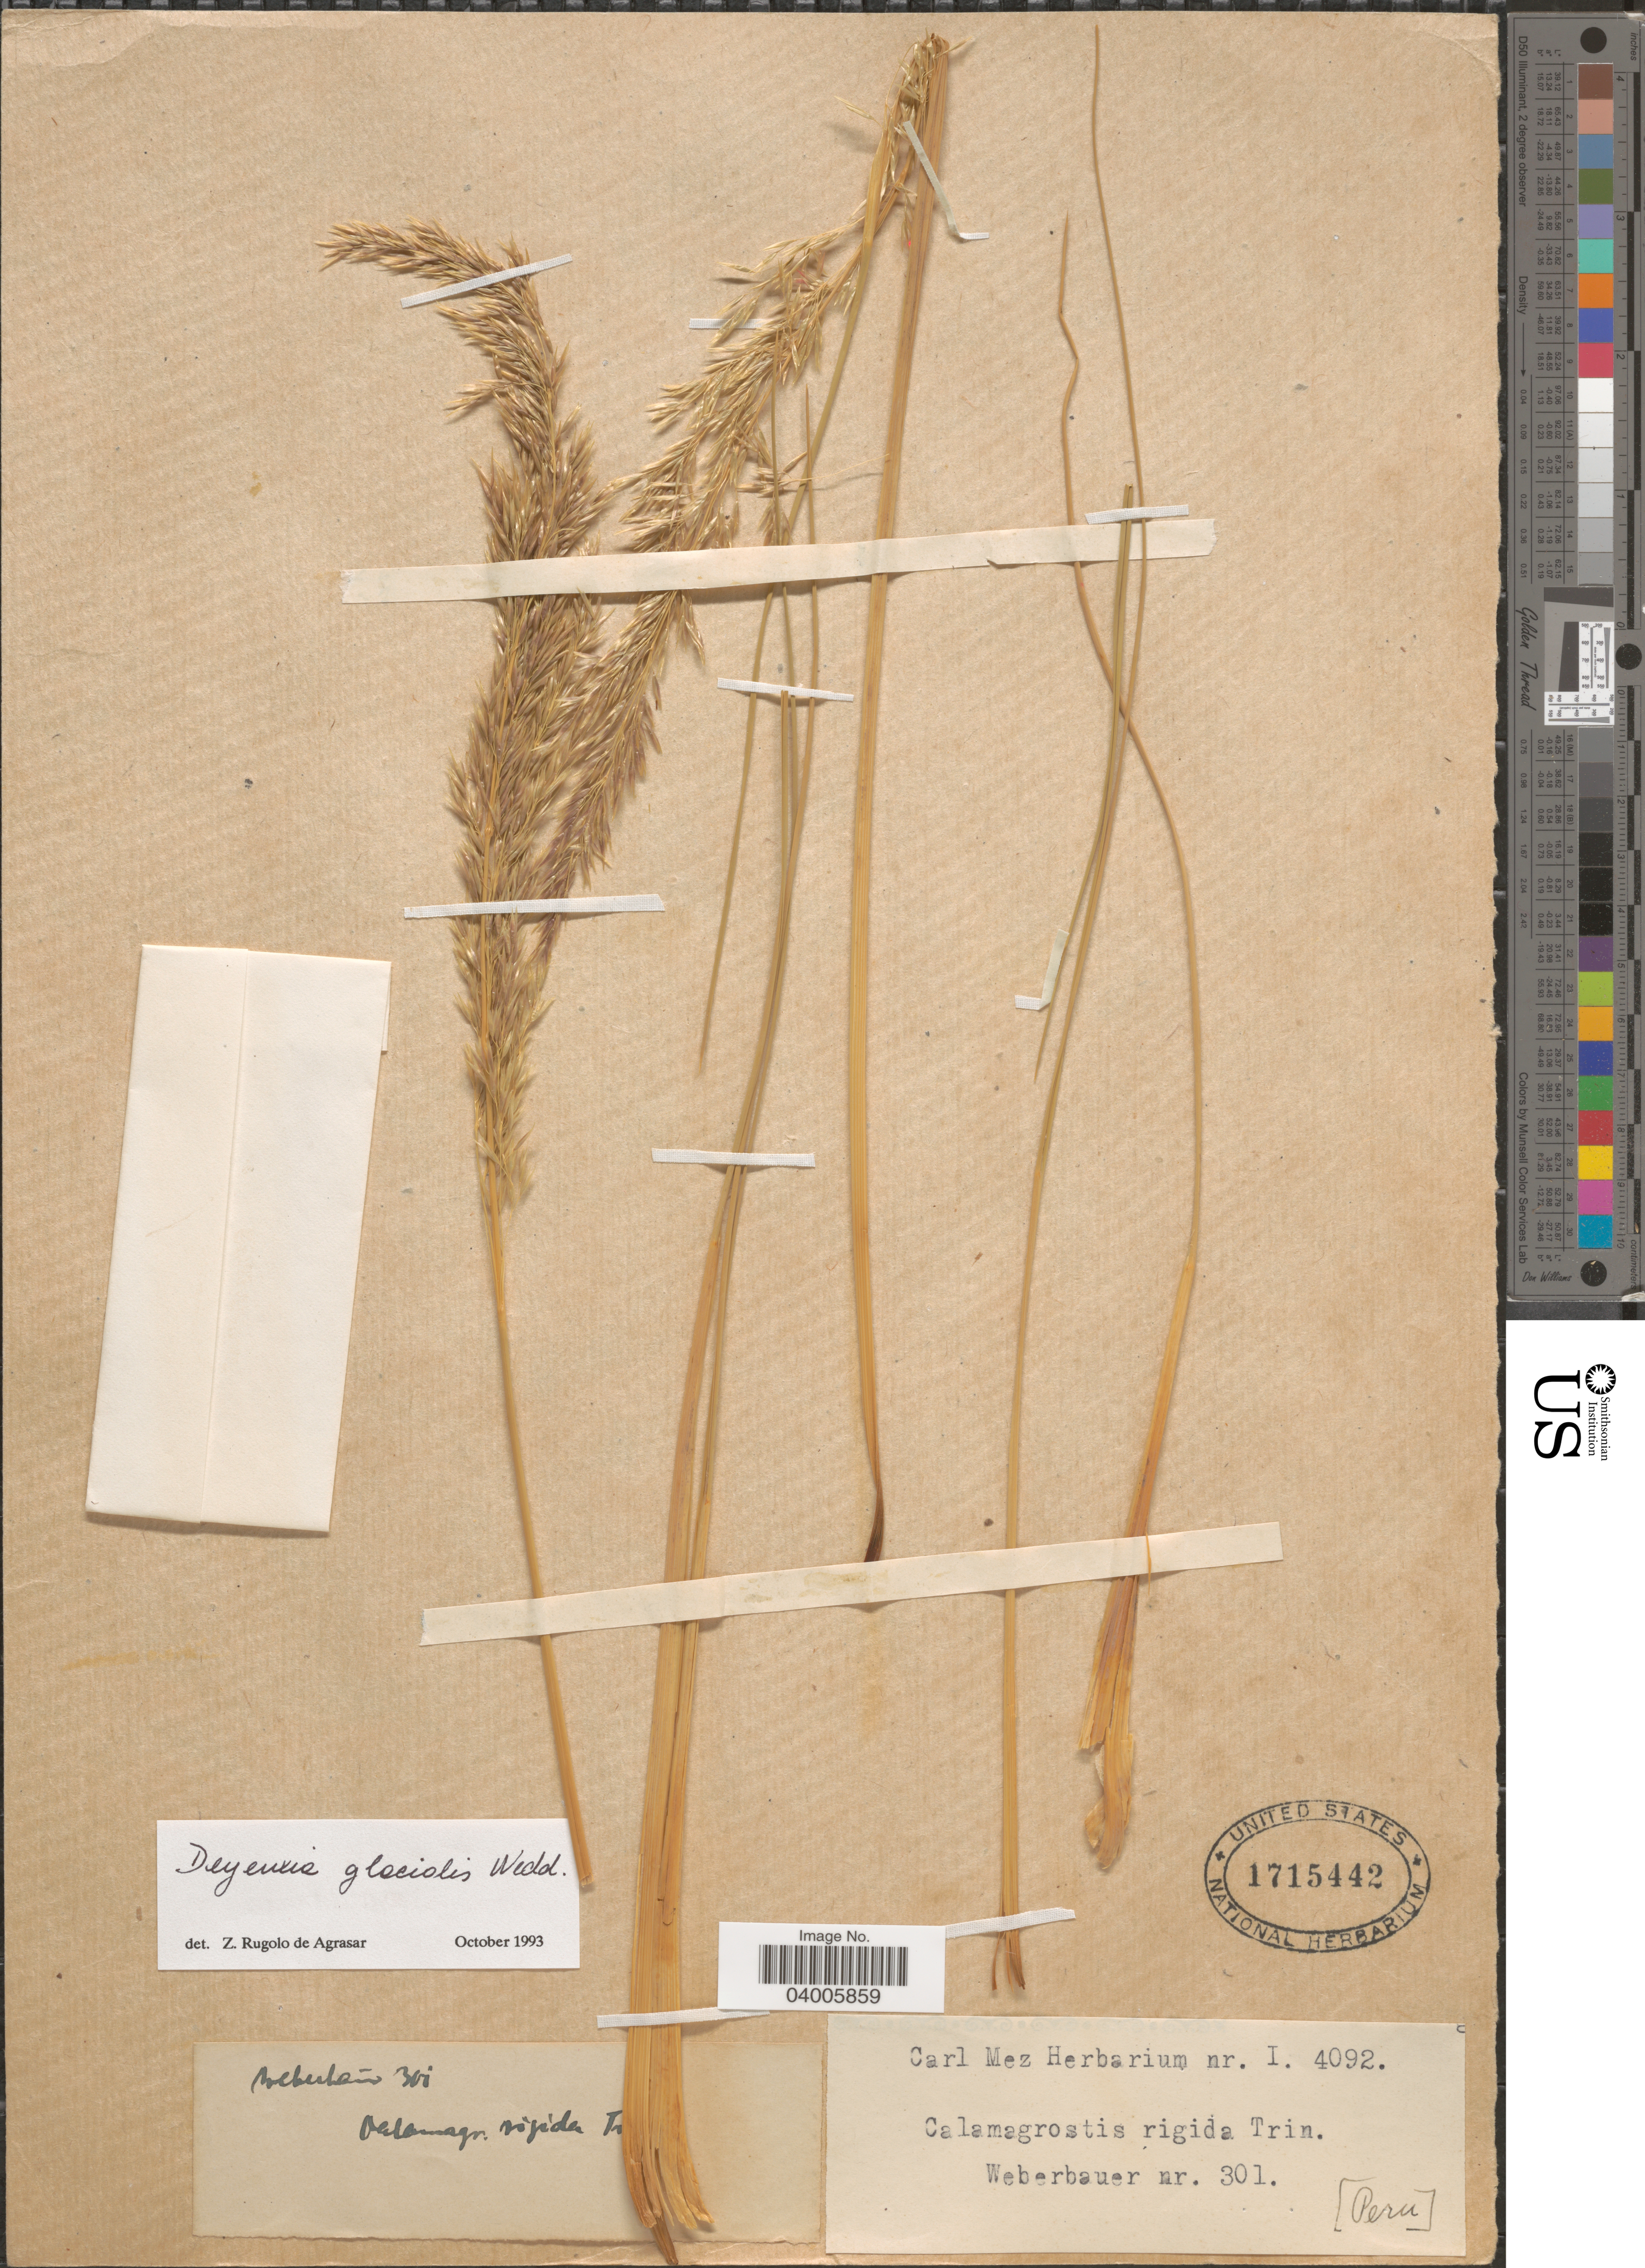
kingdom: Plantae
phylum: Tracheophyta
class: Liliopsida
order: Poales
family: Poaceae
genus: Cinnagrostis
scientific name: Cinnagrostis glacialis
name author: (Wedd.) P.M. Peterson et al.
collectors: Weberbauer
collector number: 301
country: Peru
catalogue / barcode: US 1715442